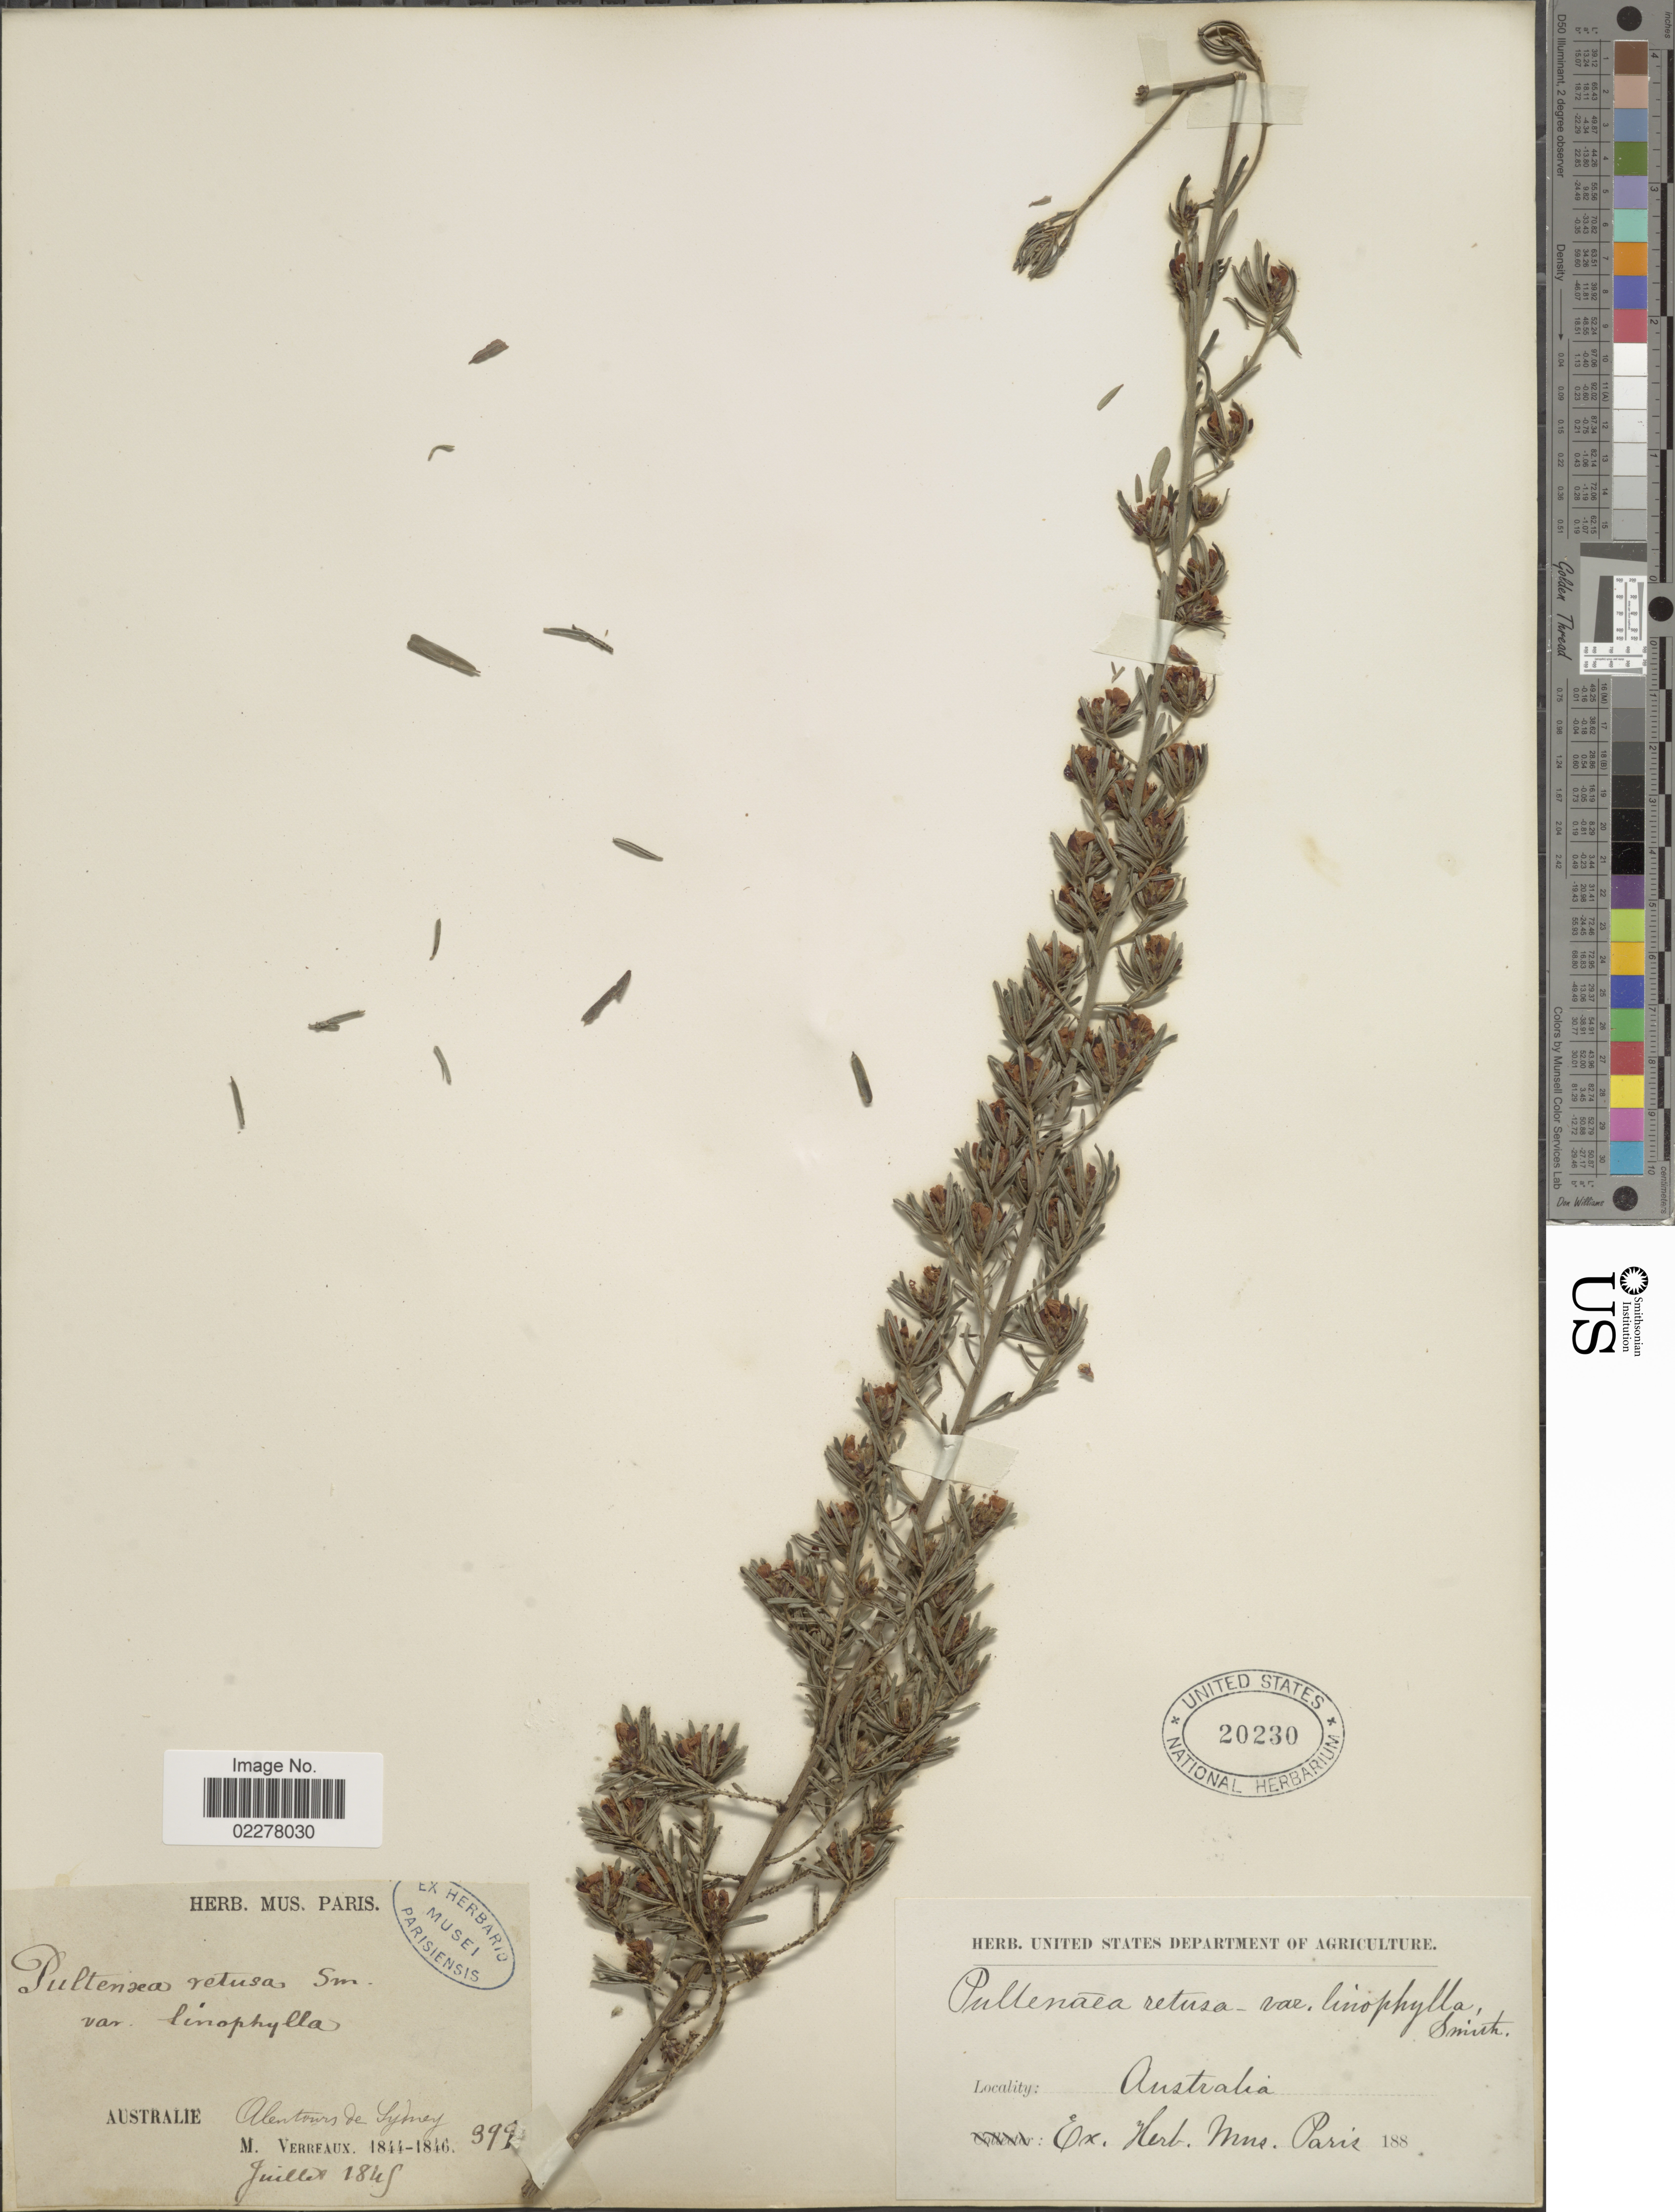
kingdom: Plantae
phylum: Tracheophyta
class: Magnoliopsida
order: Fabales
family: Fabaceae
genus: Pultenaea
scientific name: Pultenaea retusa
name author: Sm.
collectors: M. Verreaux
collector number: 399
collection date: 1849-07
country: Australia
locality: Australie. Alentours de Sydney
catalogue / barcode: US 20230